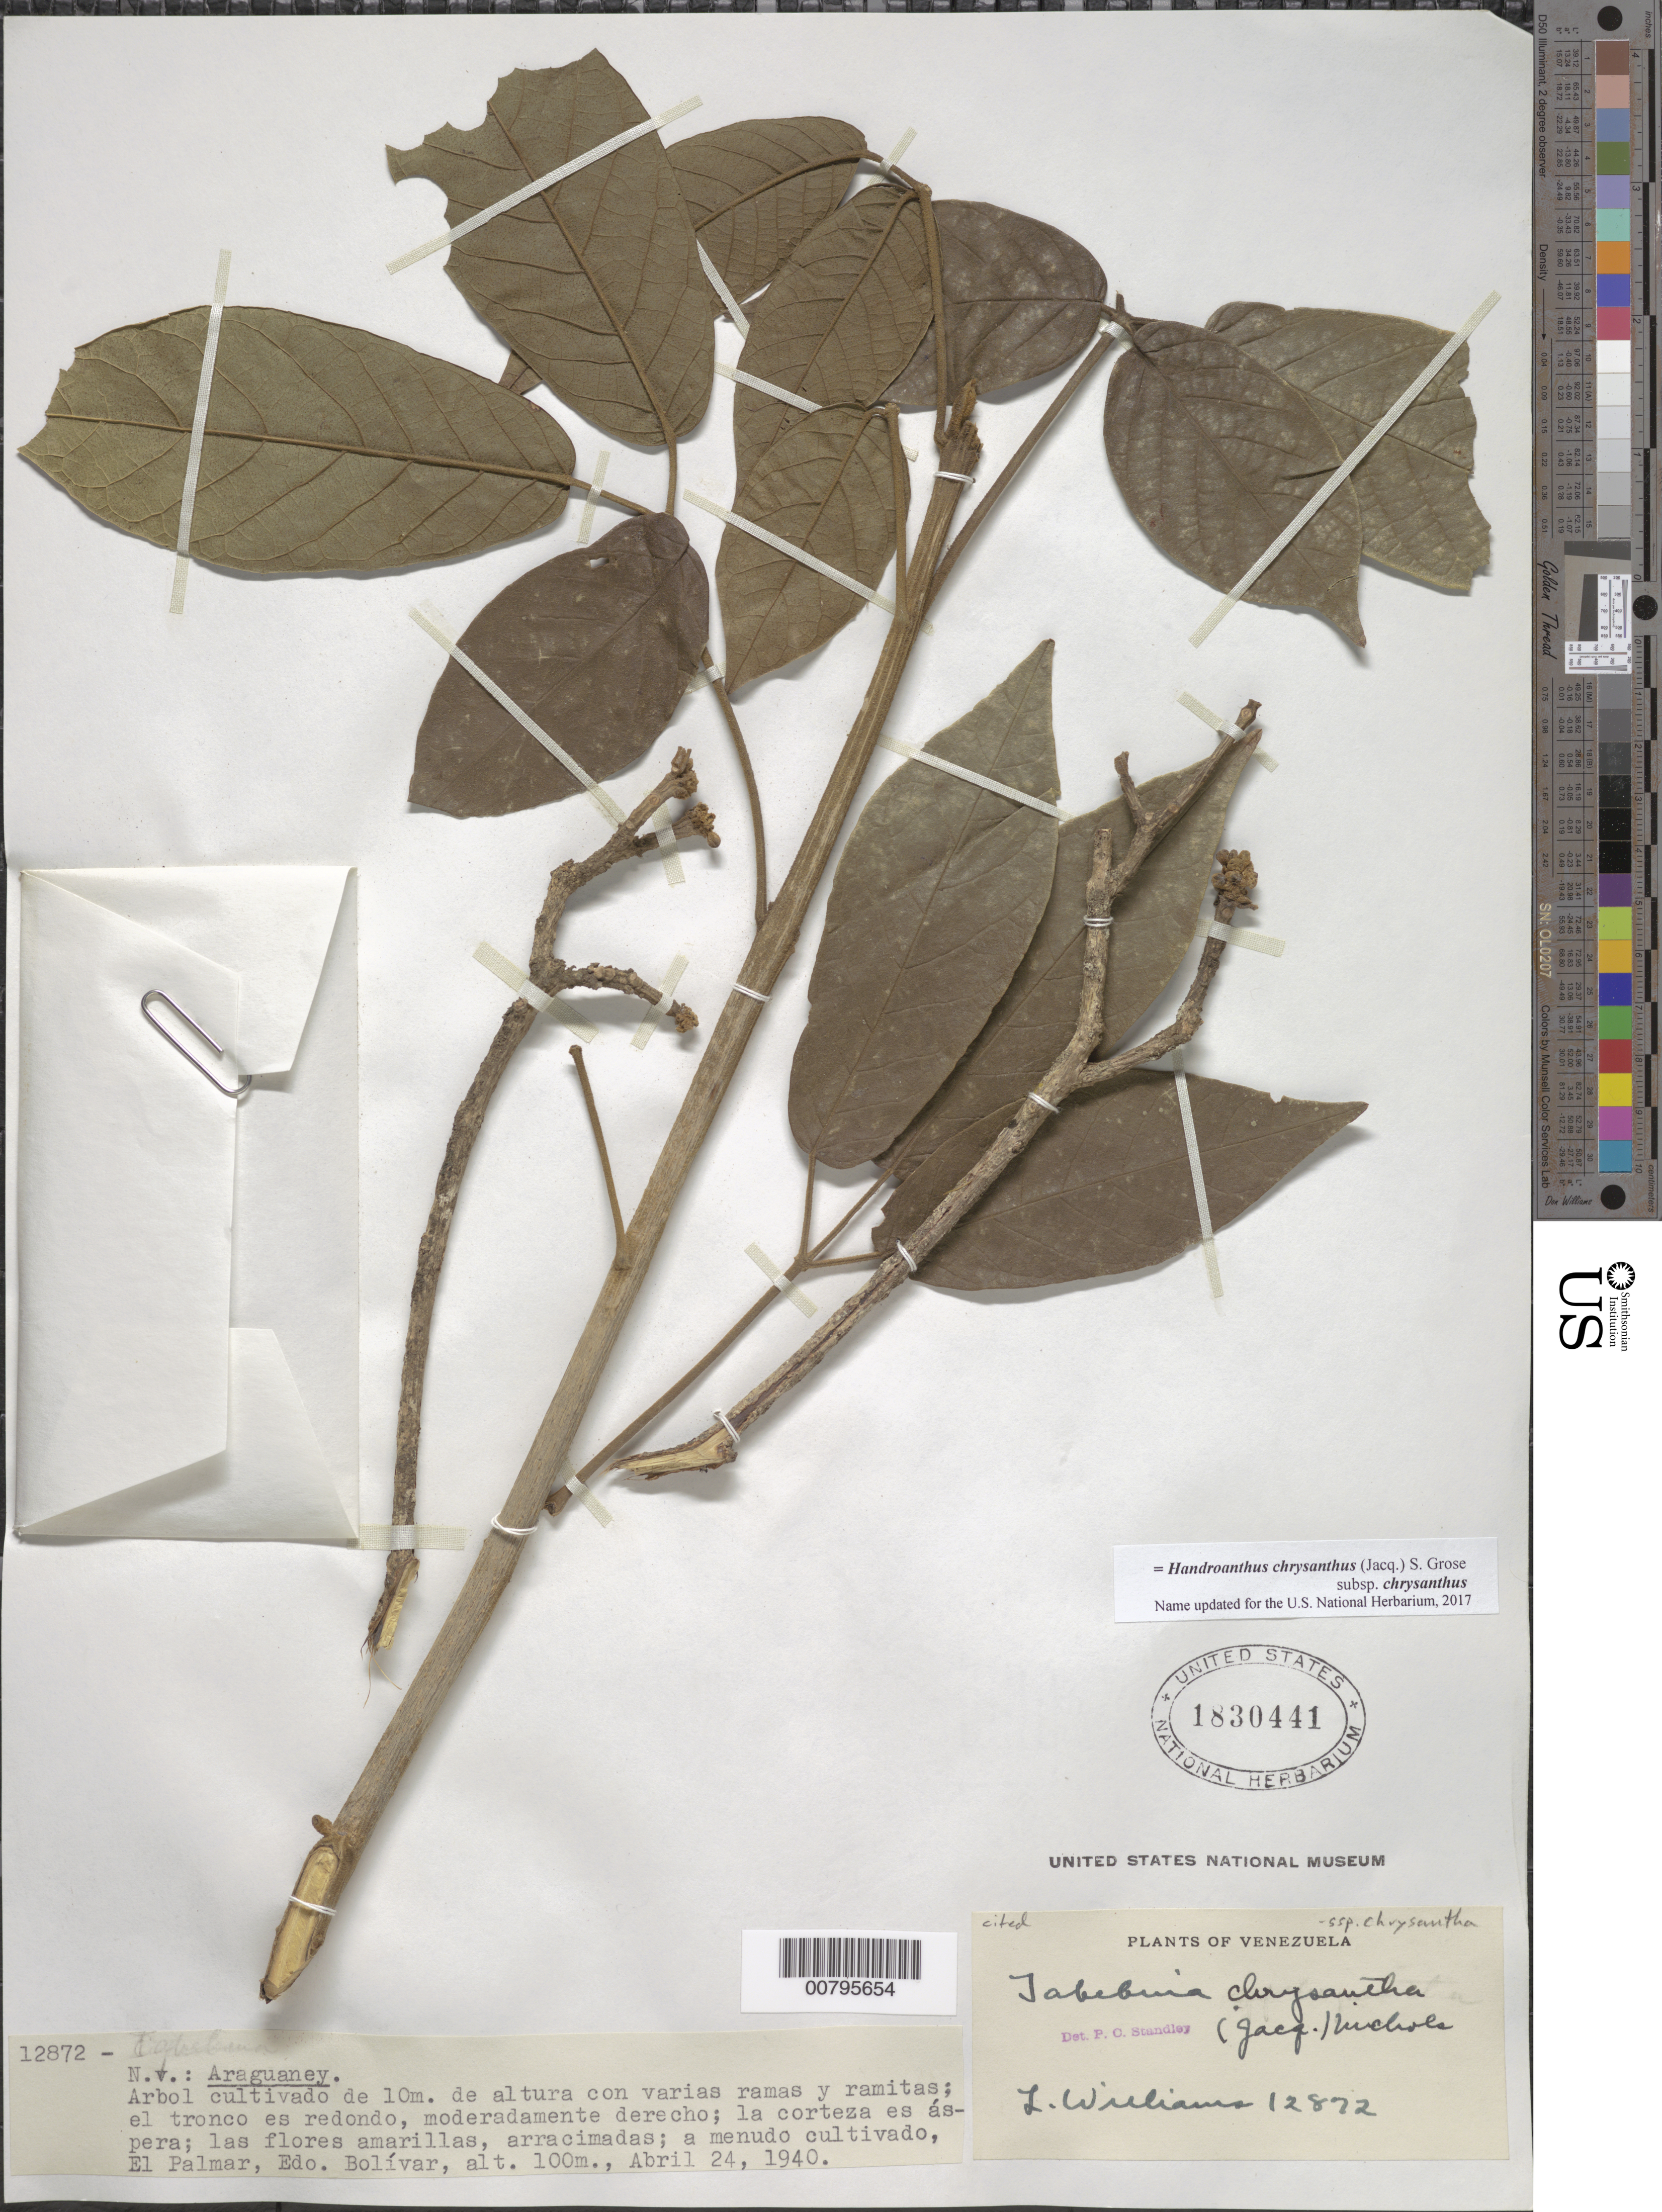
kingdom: Plantae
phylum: Tracheophyta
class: Magnoliopsida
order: Lamiales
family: Bignoniaceae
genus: Handroanthus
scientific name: Handroanthus chrysanthus subsp. chrysanthus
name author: (Jacq.) S.O. Grose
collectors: Ll. Williams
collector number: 12872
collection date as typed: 24-Apr-40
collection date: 1940-04-24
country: Venezuela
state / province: Bolívar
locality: El Palmar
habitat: Menudo cultivado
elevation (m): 100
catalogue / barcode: US 1830441